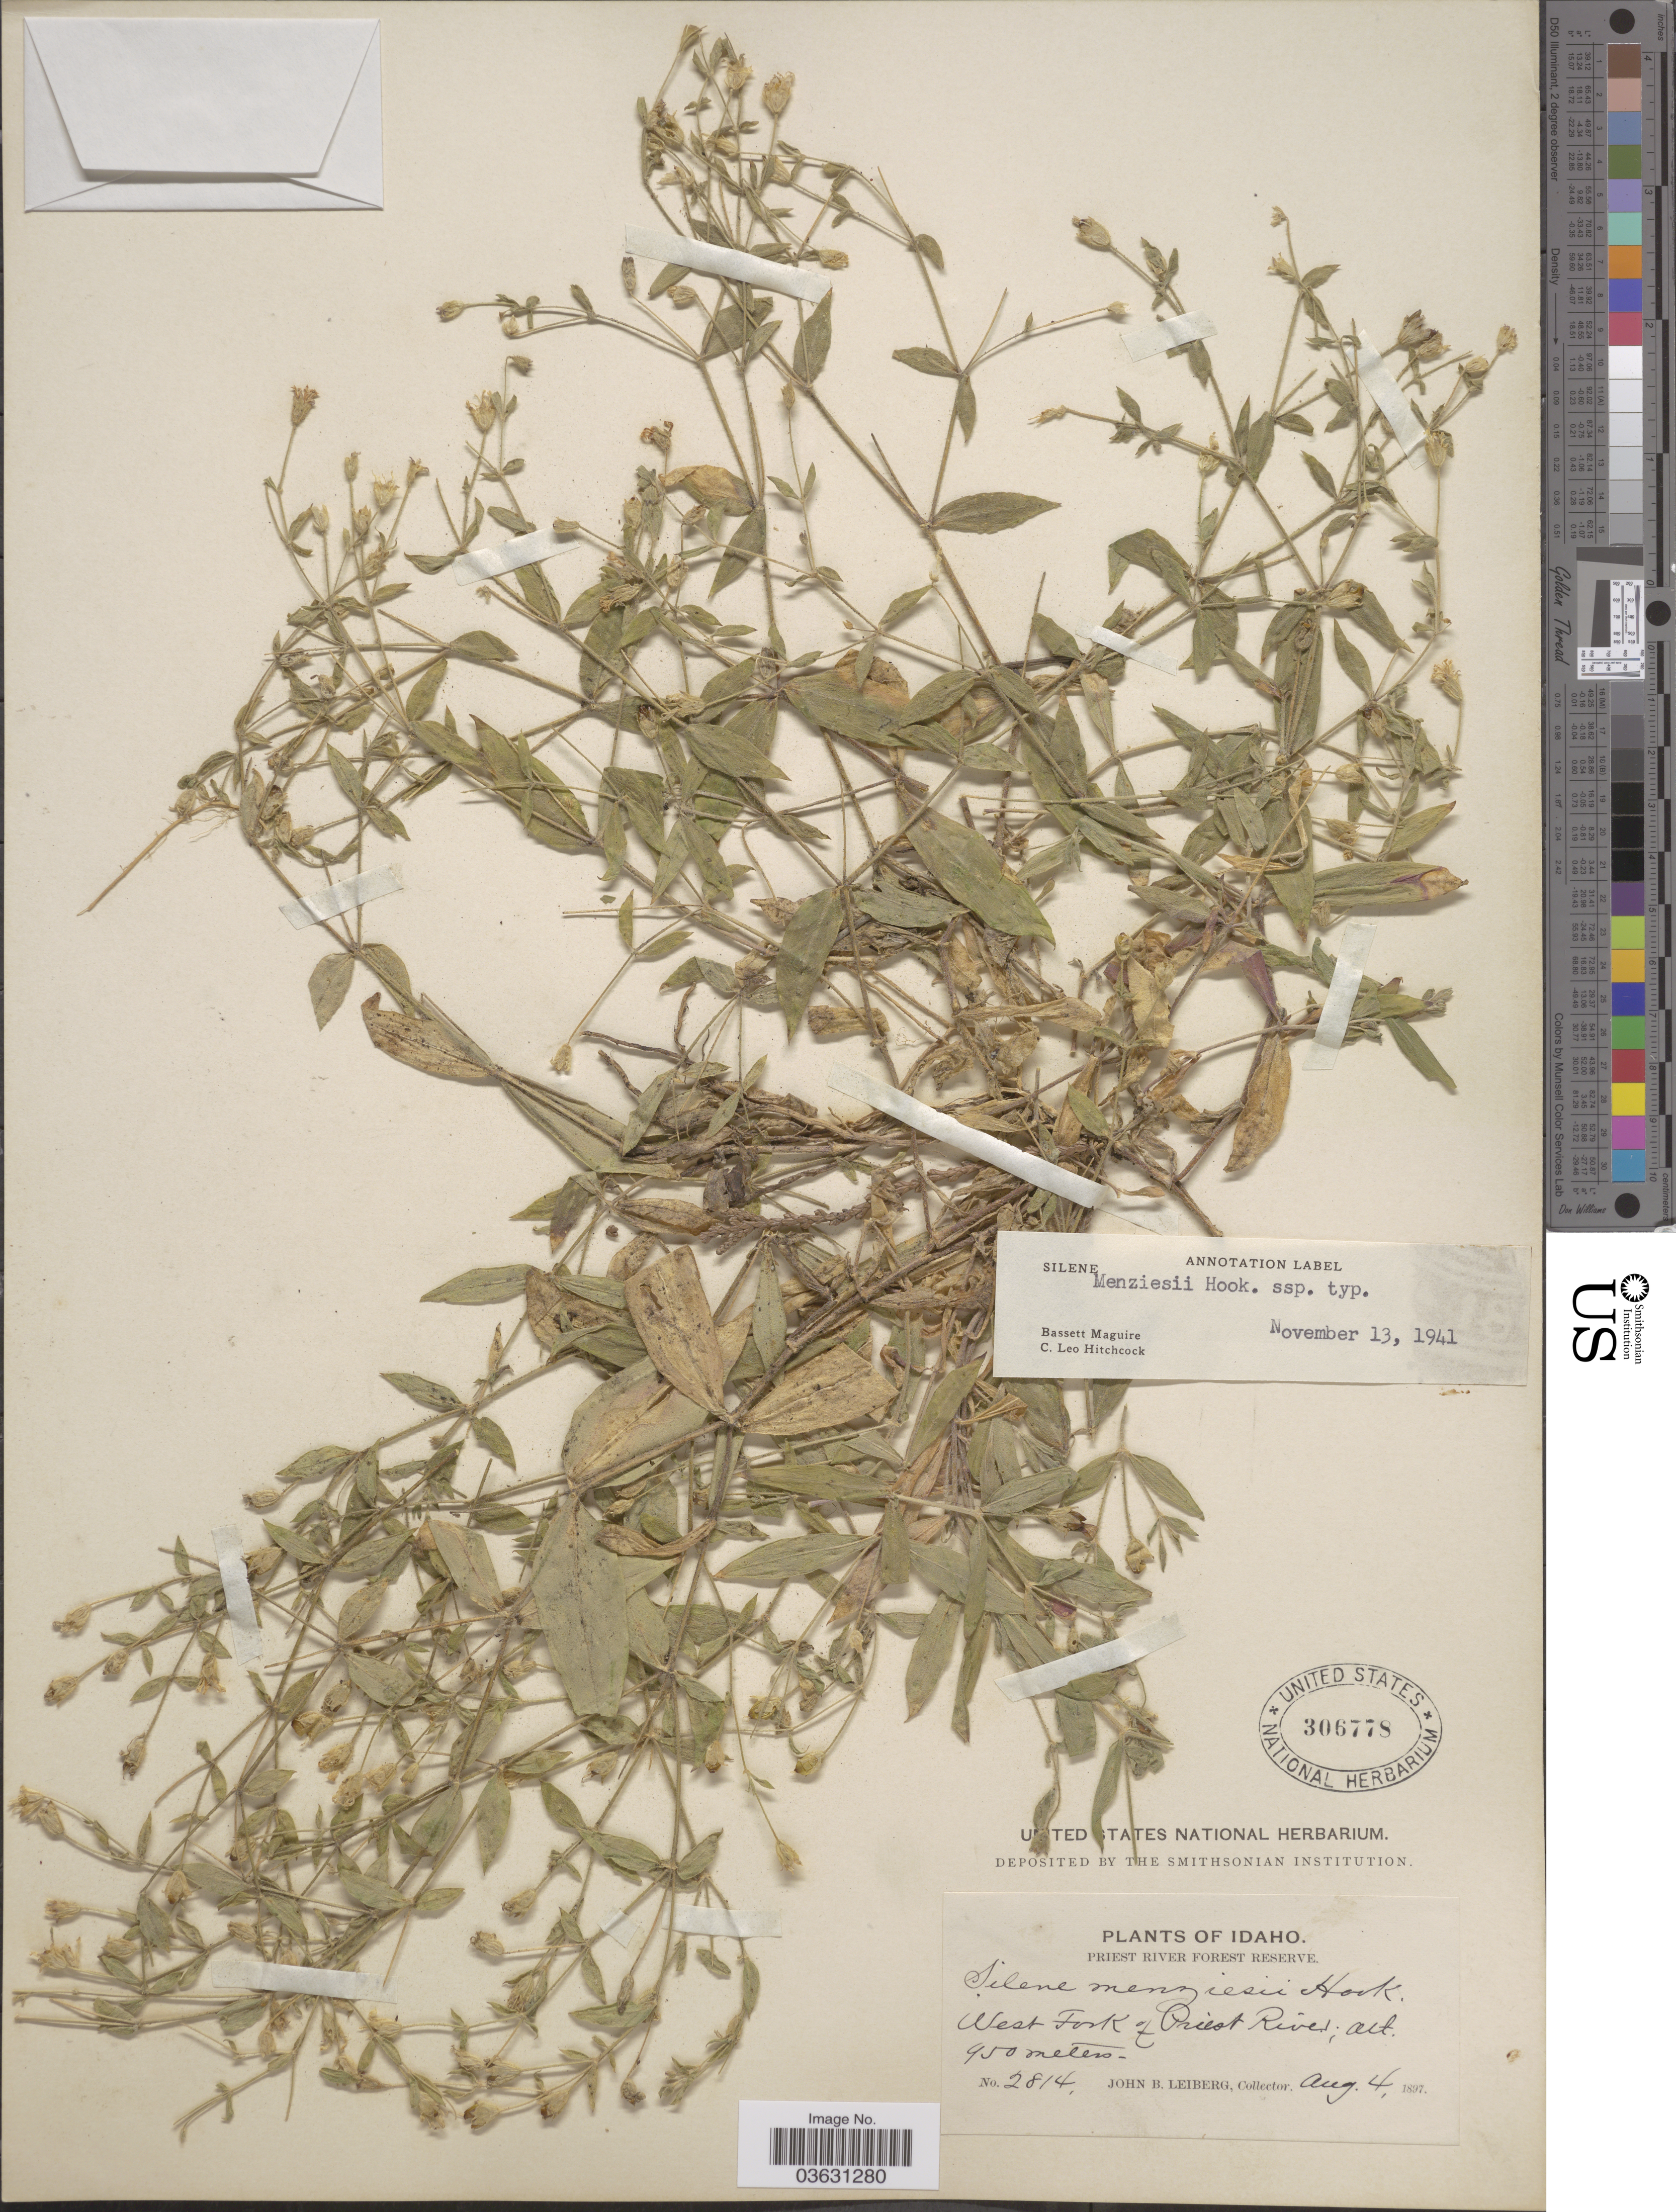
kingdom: Plantae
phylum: Tracheophyta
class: Magnoliopsida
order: Caryophyllales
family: Caryophyllaceae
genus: Silene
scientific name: Silene menziesii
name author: Hook.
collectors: J. B. Leiberg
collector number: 2814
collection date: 1897-08-04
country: United States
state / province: Idaho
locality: Priest River Forest Reserve. West Fork of Priest River.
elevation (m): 950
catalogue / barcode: US 306778